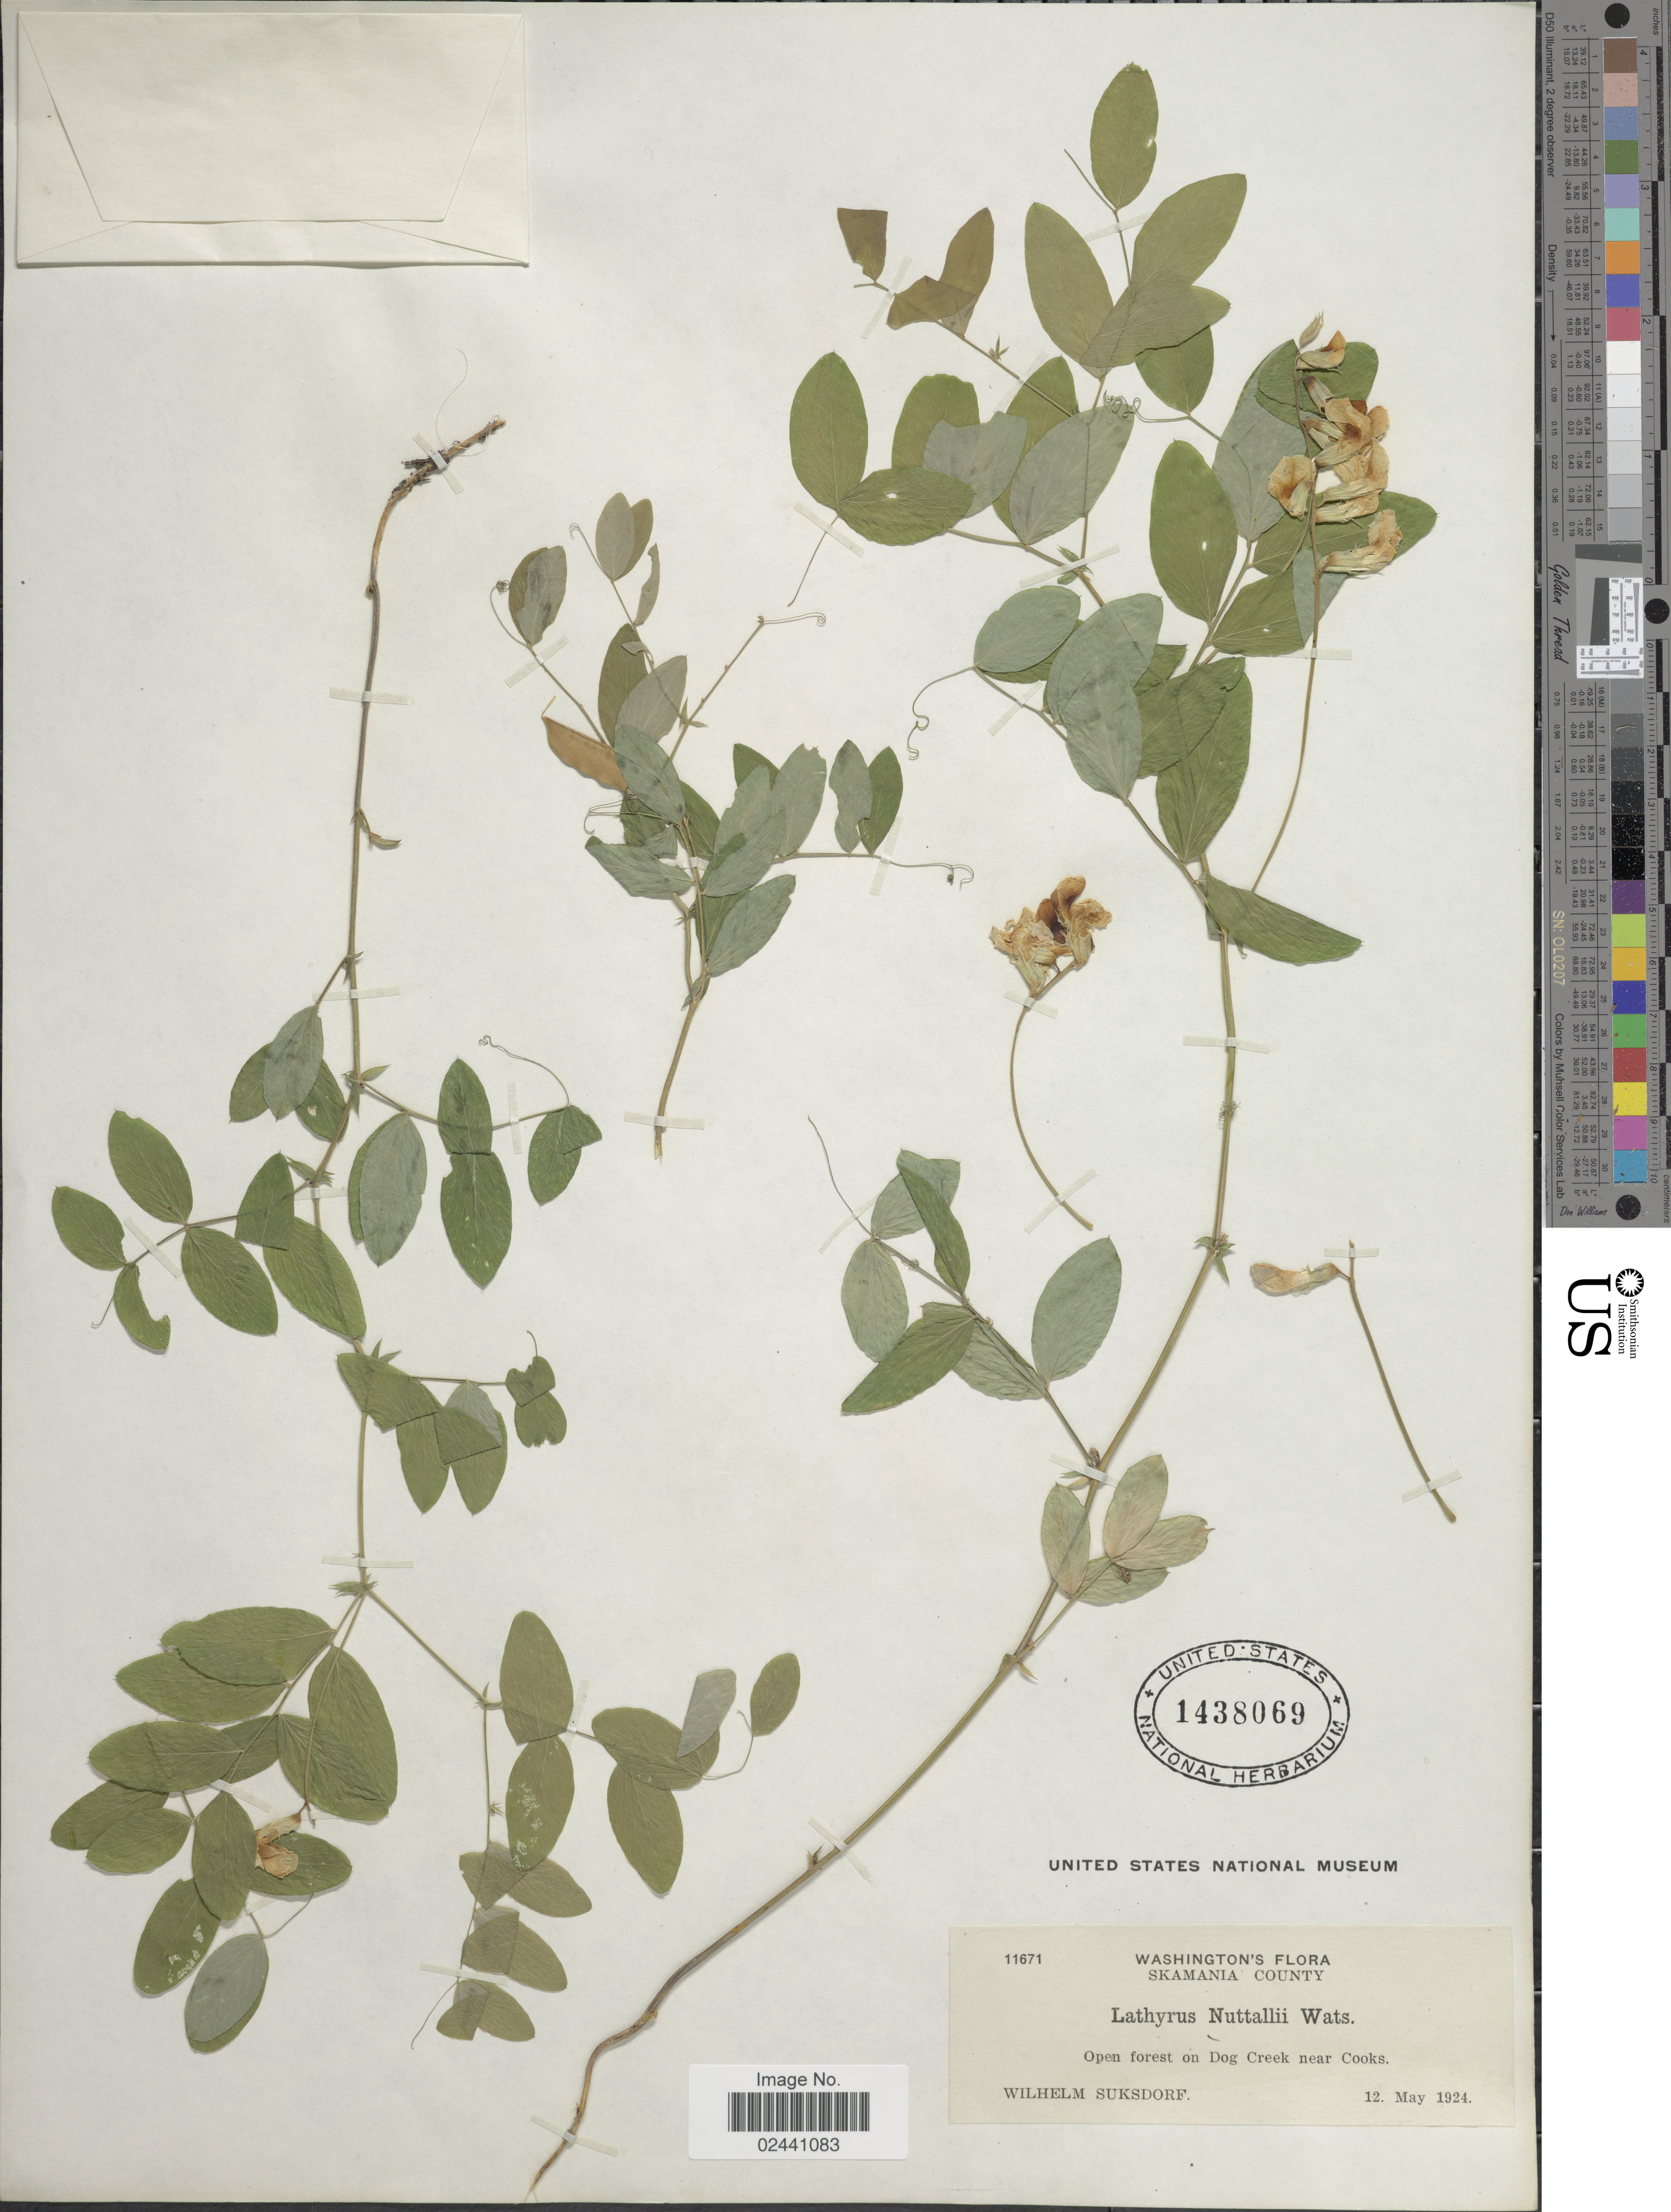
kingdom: Plantae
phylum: Tracheophyta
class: Magnoliopsida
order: Fabales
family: Fabaceae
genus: Lathyrus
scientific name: Lathyrus nuttallii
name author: S. Watson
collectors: W. N. Suksdorf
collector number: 11671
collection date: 1924-05-12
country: United States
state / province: Washington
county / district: Skamania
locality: Skamania County. On Dog Creek near Cooks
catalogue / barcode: US 1438069